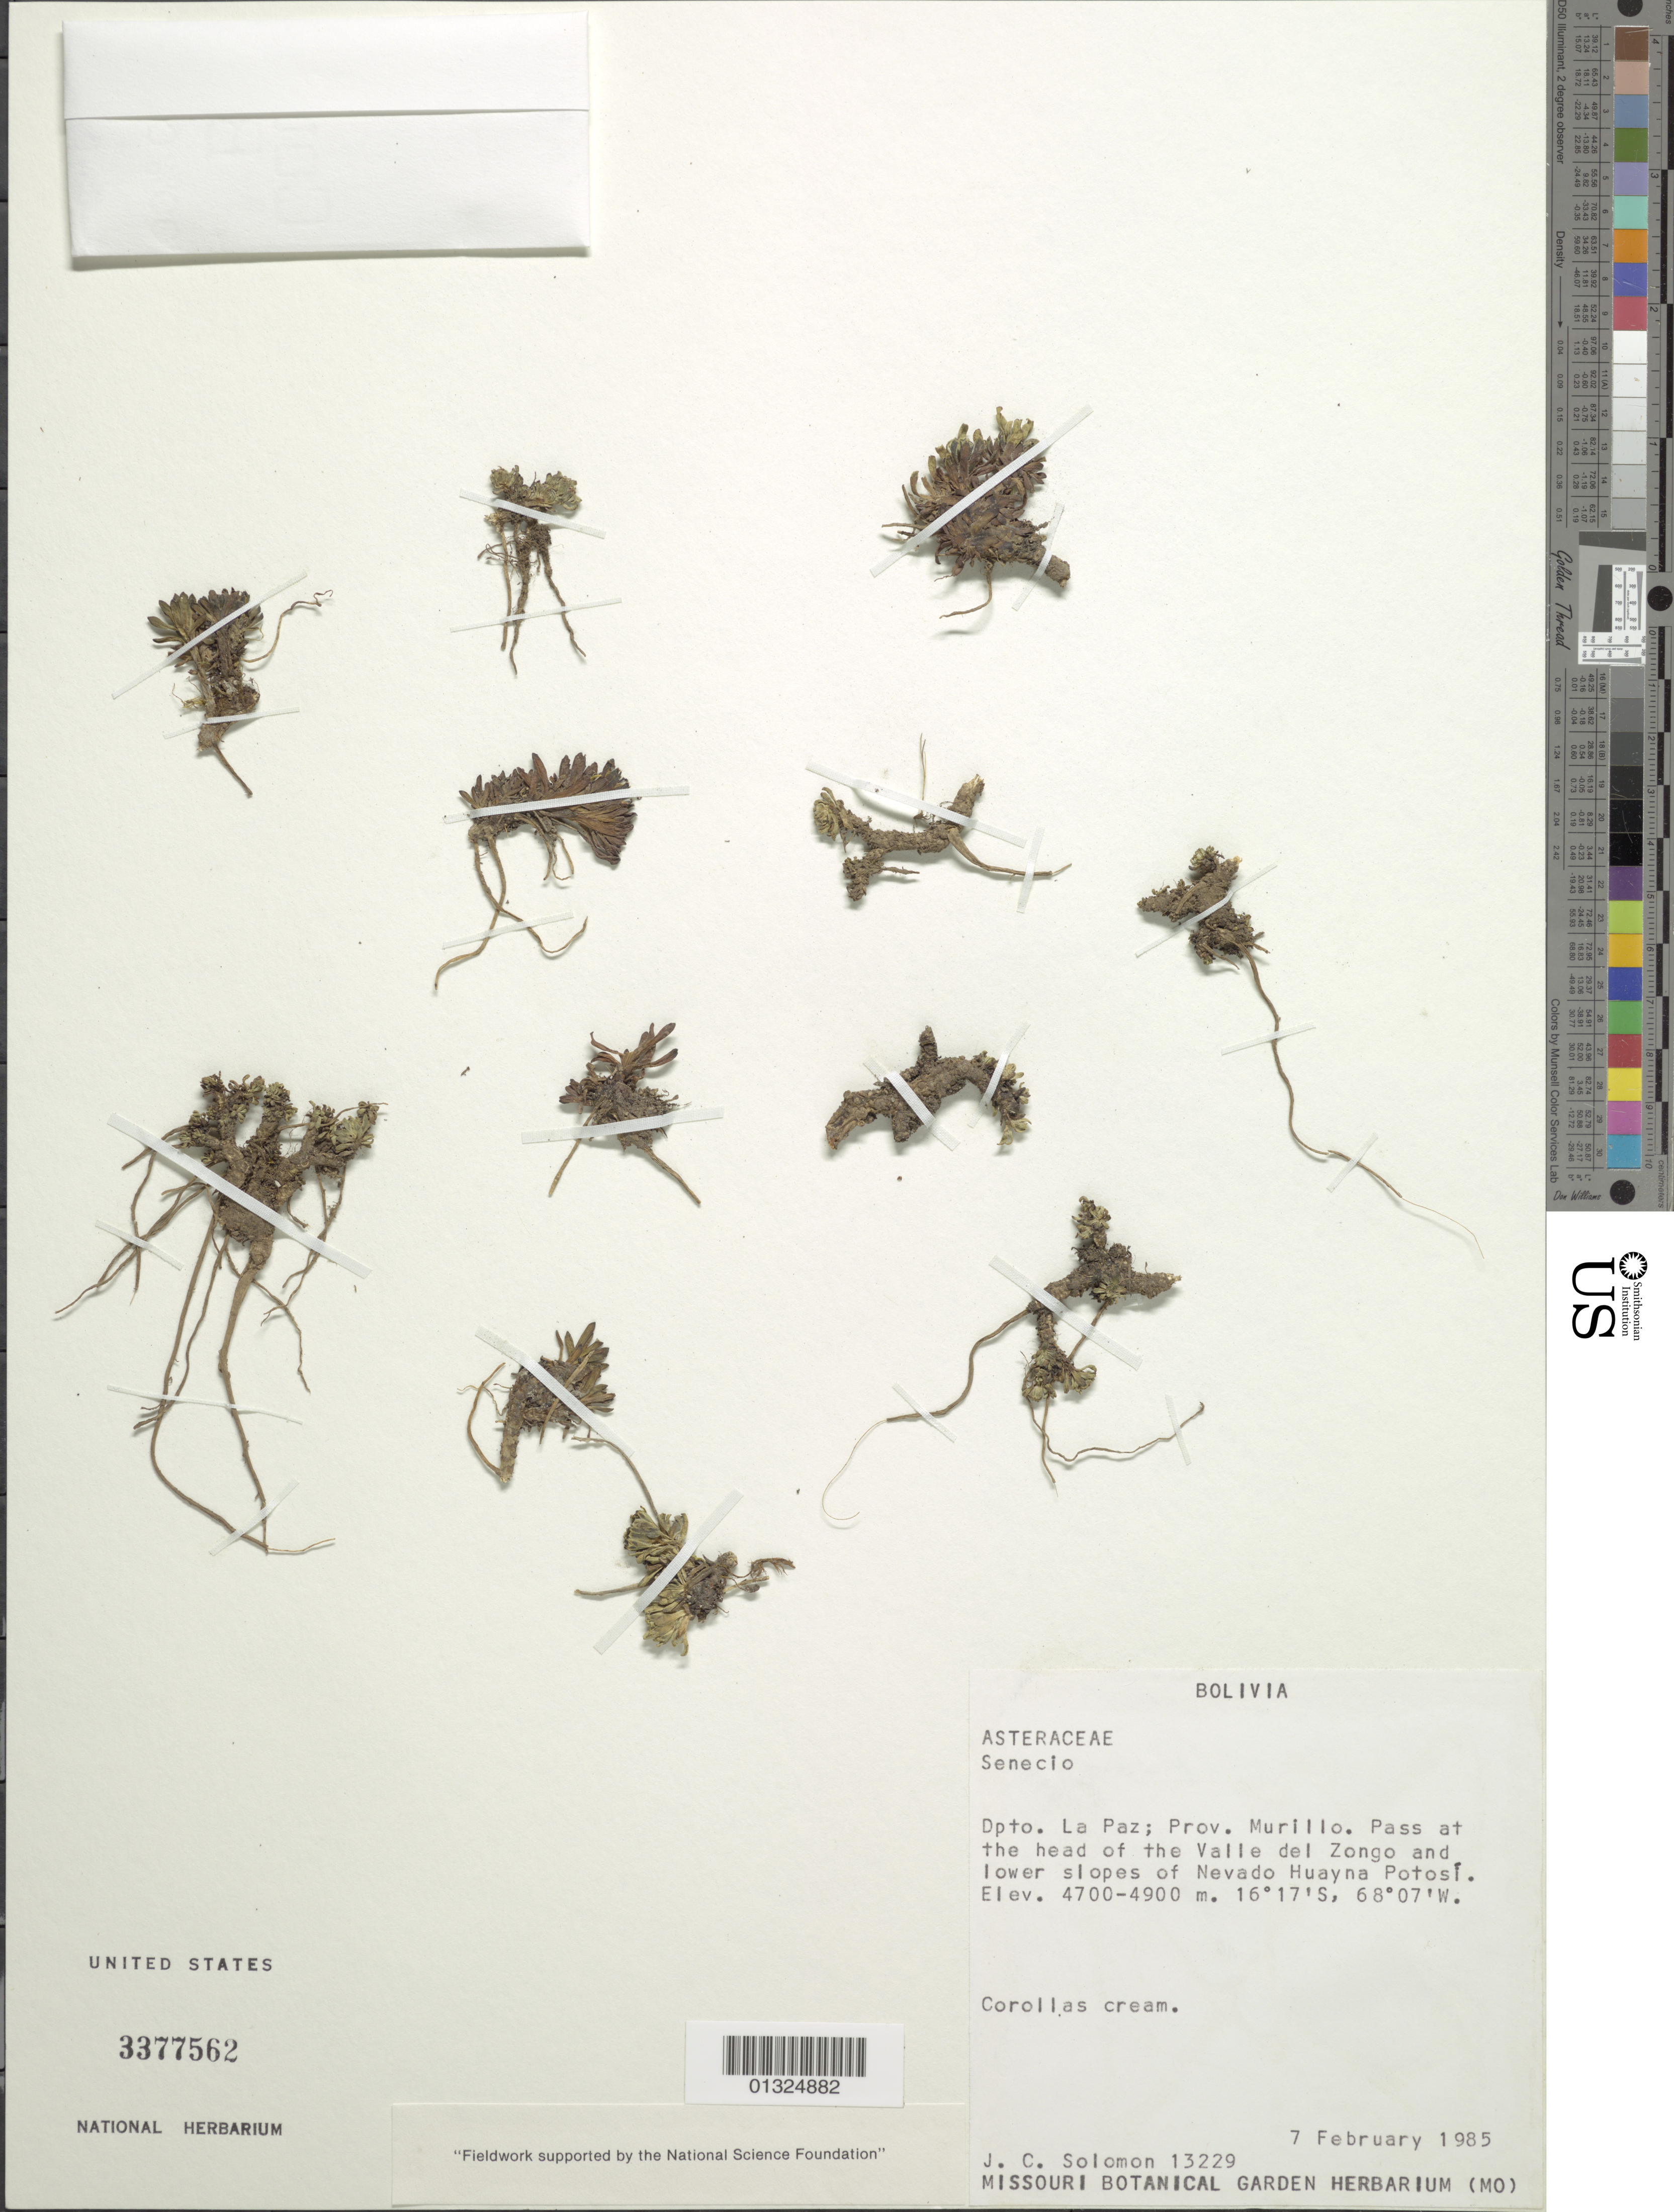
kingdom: Plantae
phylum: Tracheophyta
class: Magnoliopsida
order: Asterales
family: Asteraceae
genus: Senecio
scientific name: Senecio melanandrus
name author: (Wedd.) J. Calvo et al.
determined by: Calvo, Joel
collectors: J. C. Solomon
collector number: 13229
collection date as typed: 7 February 1985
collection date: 1985-02-07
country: Bolivia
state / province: La Paz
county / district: Murillo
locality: Pass at the head of the Valle del Zongo and lower slowes of Nevado Huayna Potosi.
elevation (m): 4700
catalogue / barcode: US 3377562